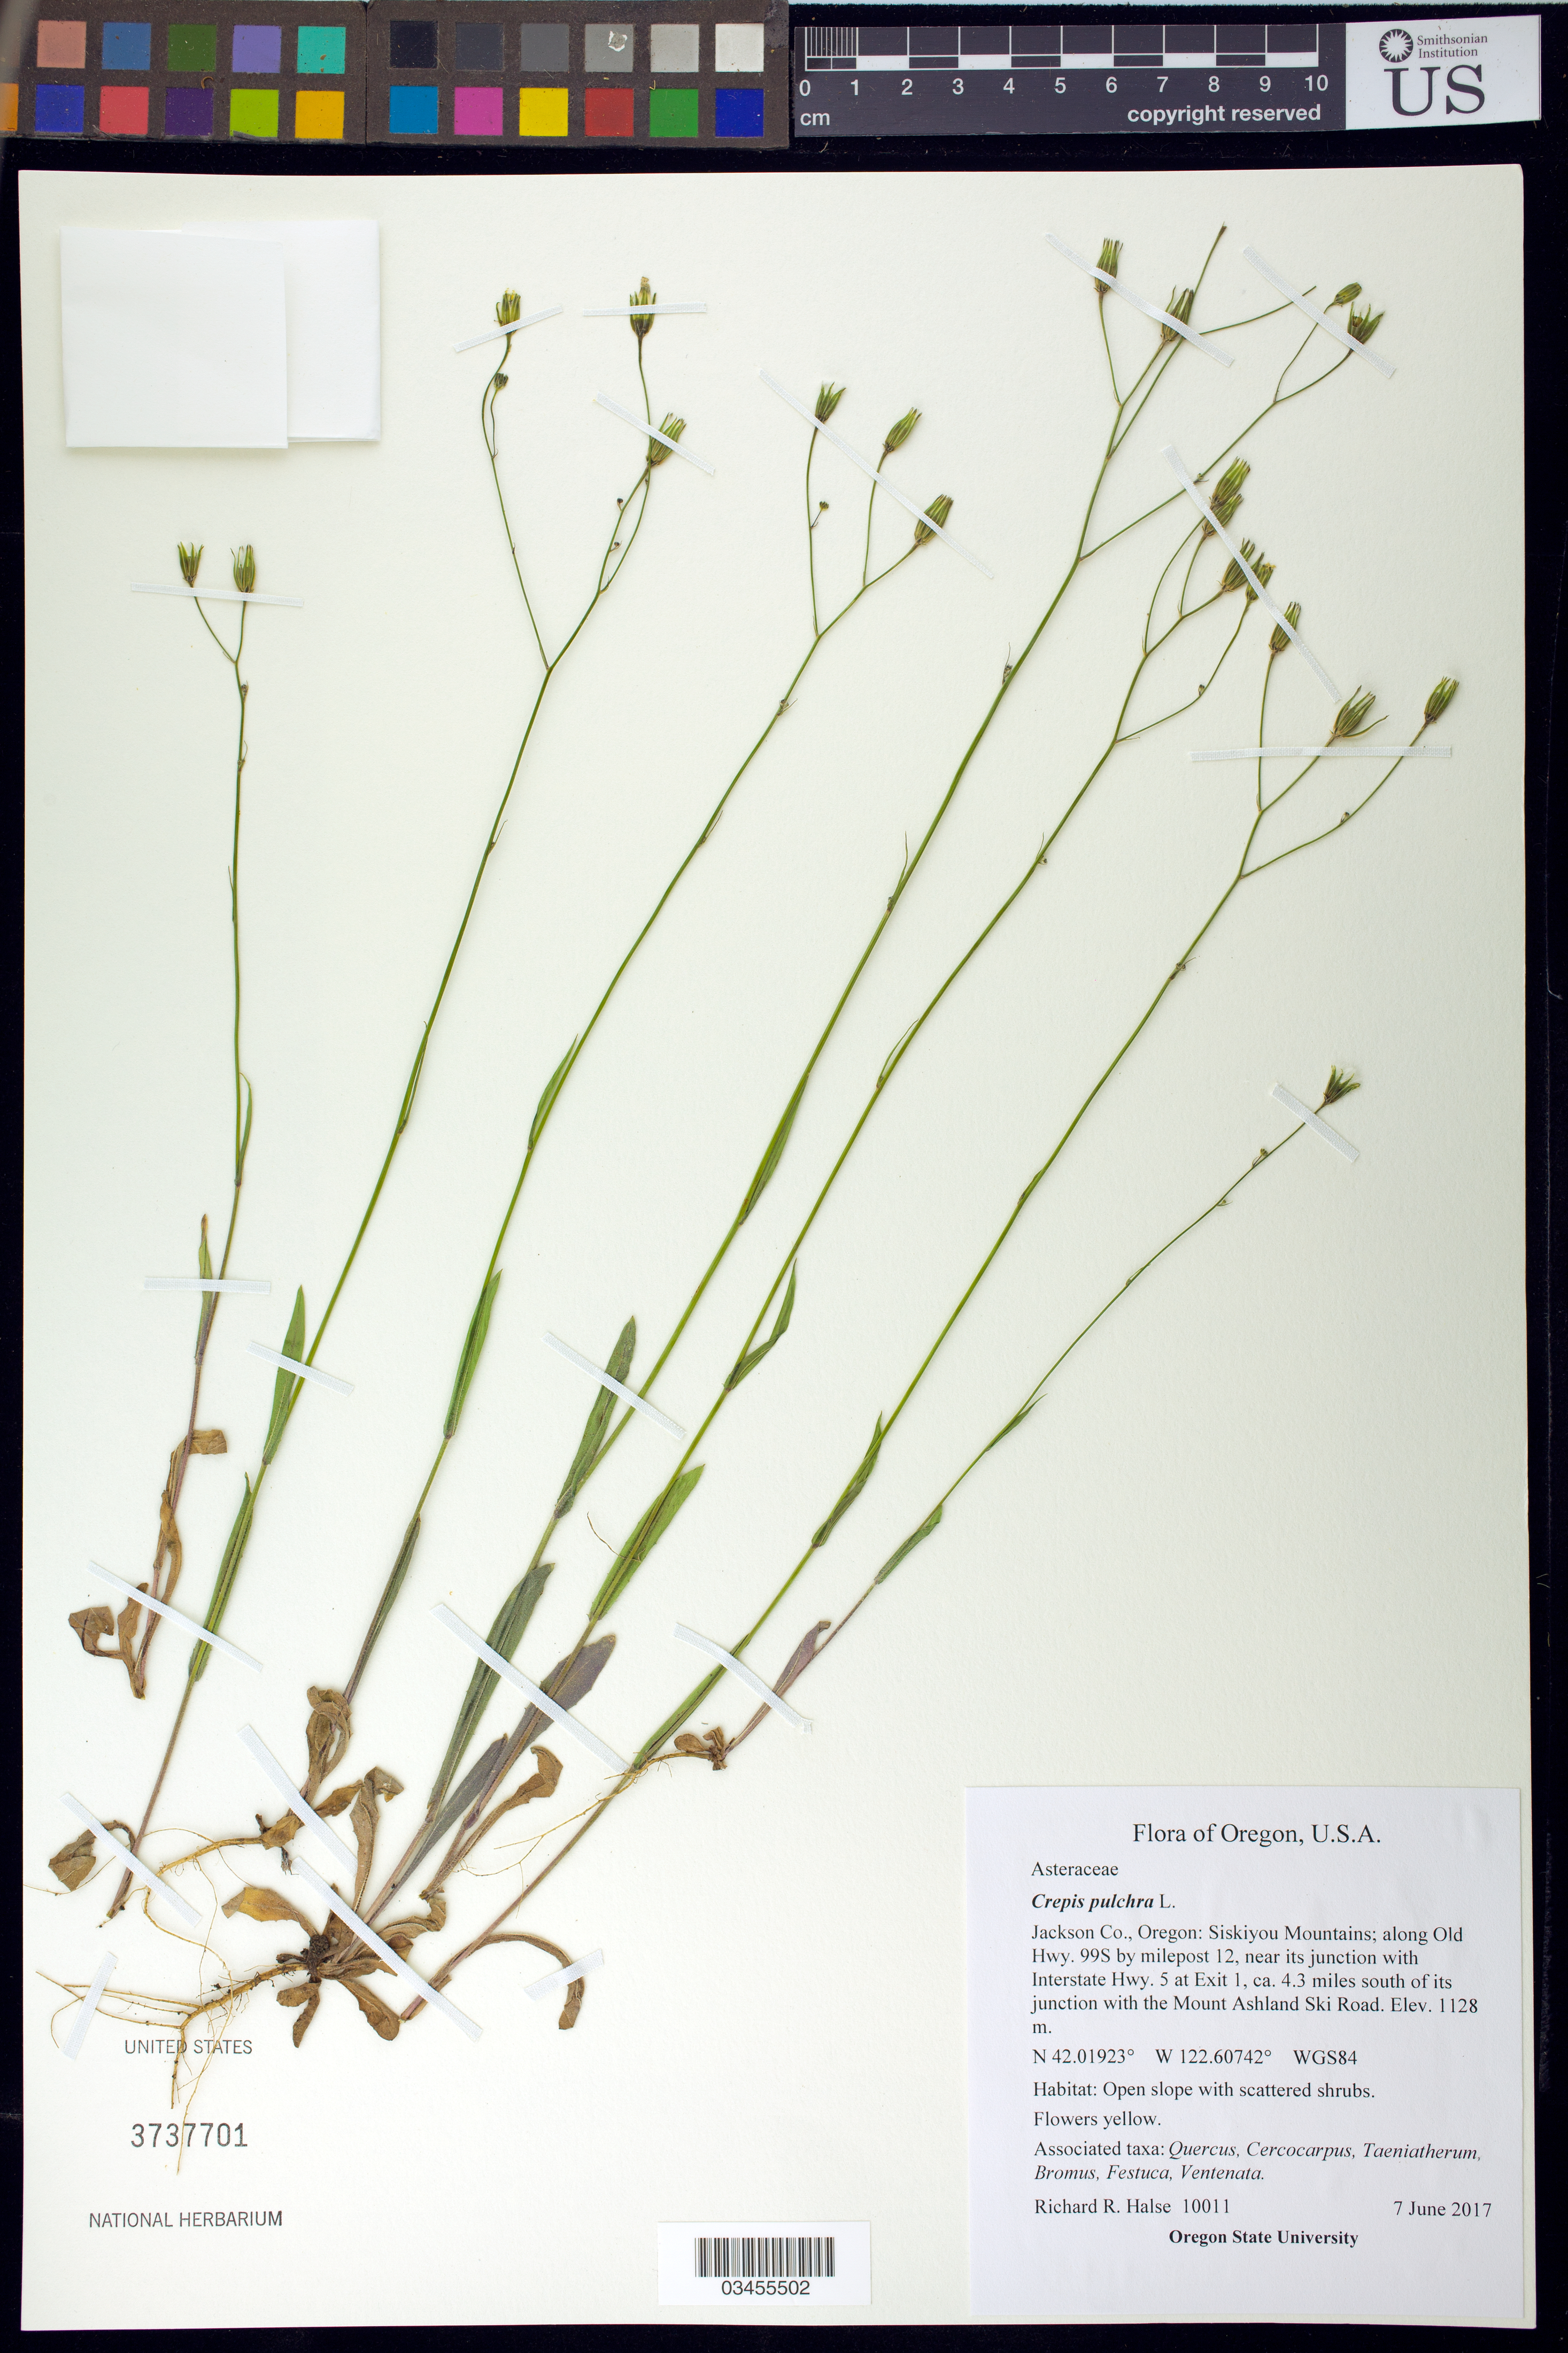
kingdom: Plantae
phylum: Tracheophyta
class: Magnoliopsida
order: Asterales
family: Asteraceae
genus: Crepis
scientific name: Crepis pulchra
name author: L.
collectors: R. Halse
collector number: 10011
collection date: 2017-06-07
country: United States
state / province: Oregon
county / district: Jackson Co.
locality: Siskiyou Mountains; along Old Hwy. 99S by milepost 12, near its junction with Interstate Hwy. 5 at Exit 1, ca. 4.3 miles south of its junction with the Mount Ashland Ski Road.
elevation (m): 1128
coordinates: N, W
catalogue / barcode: US 3737701